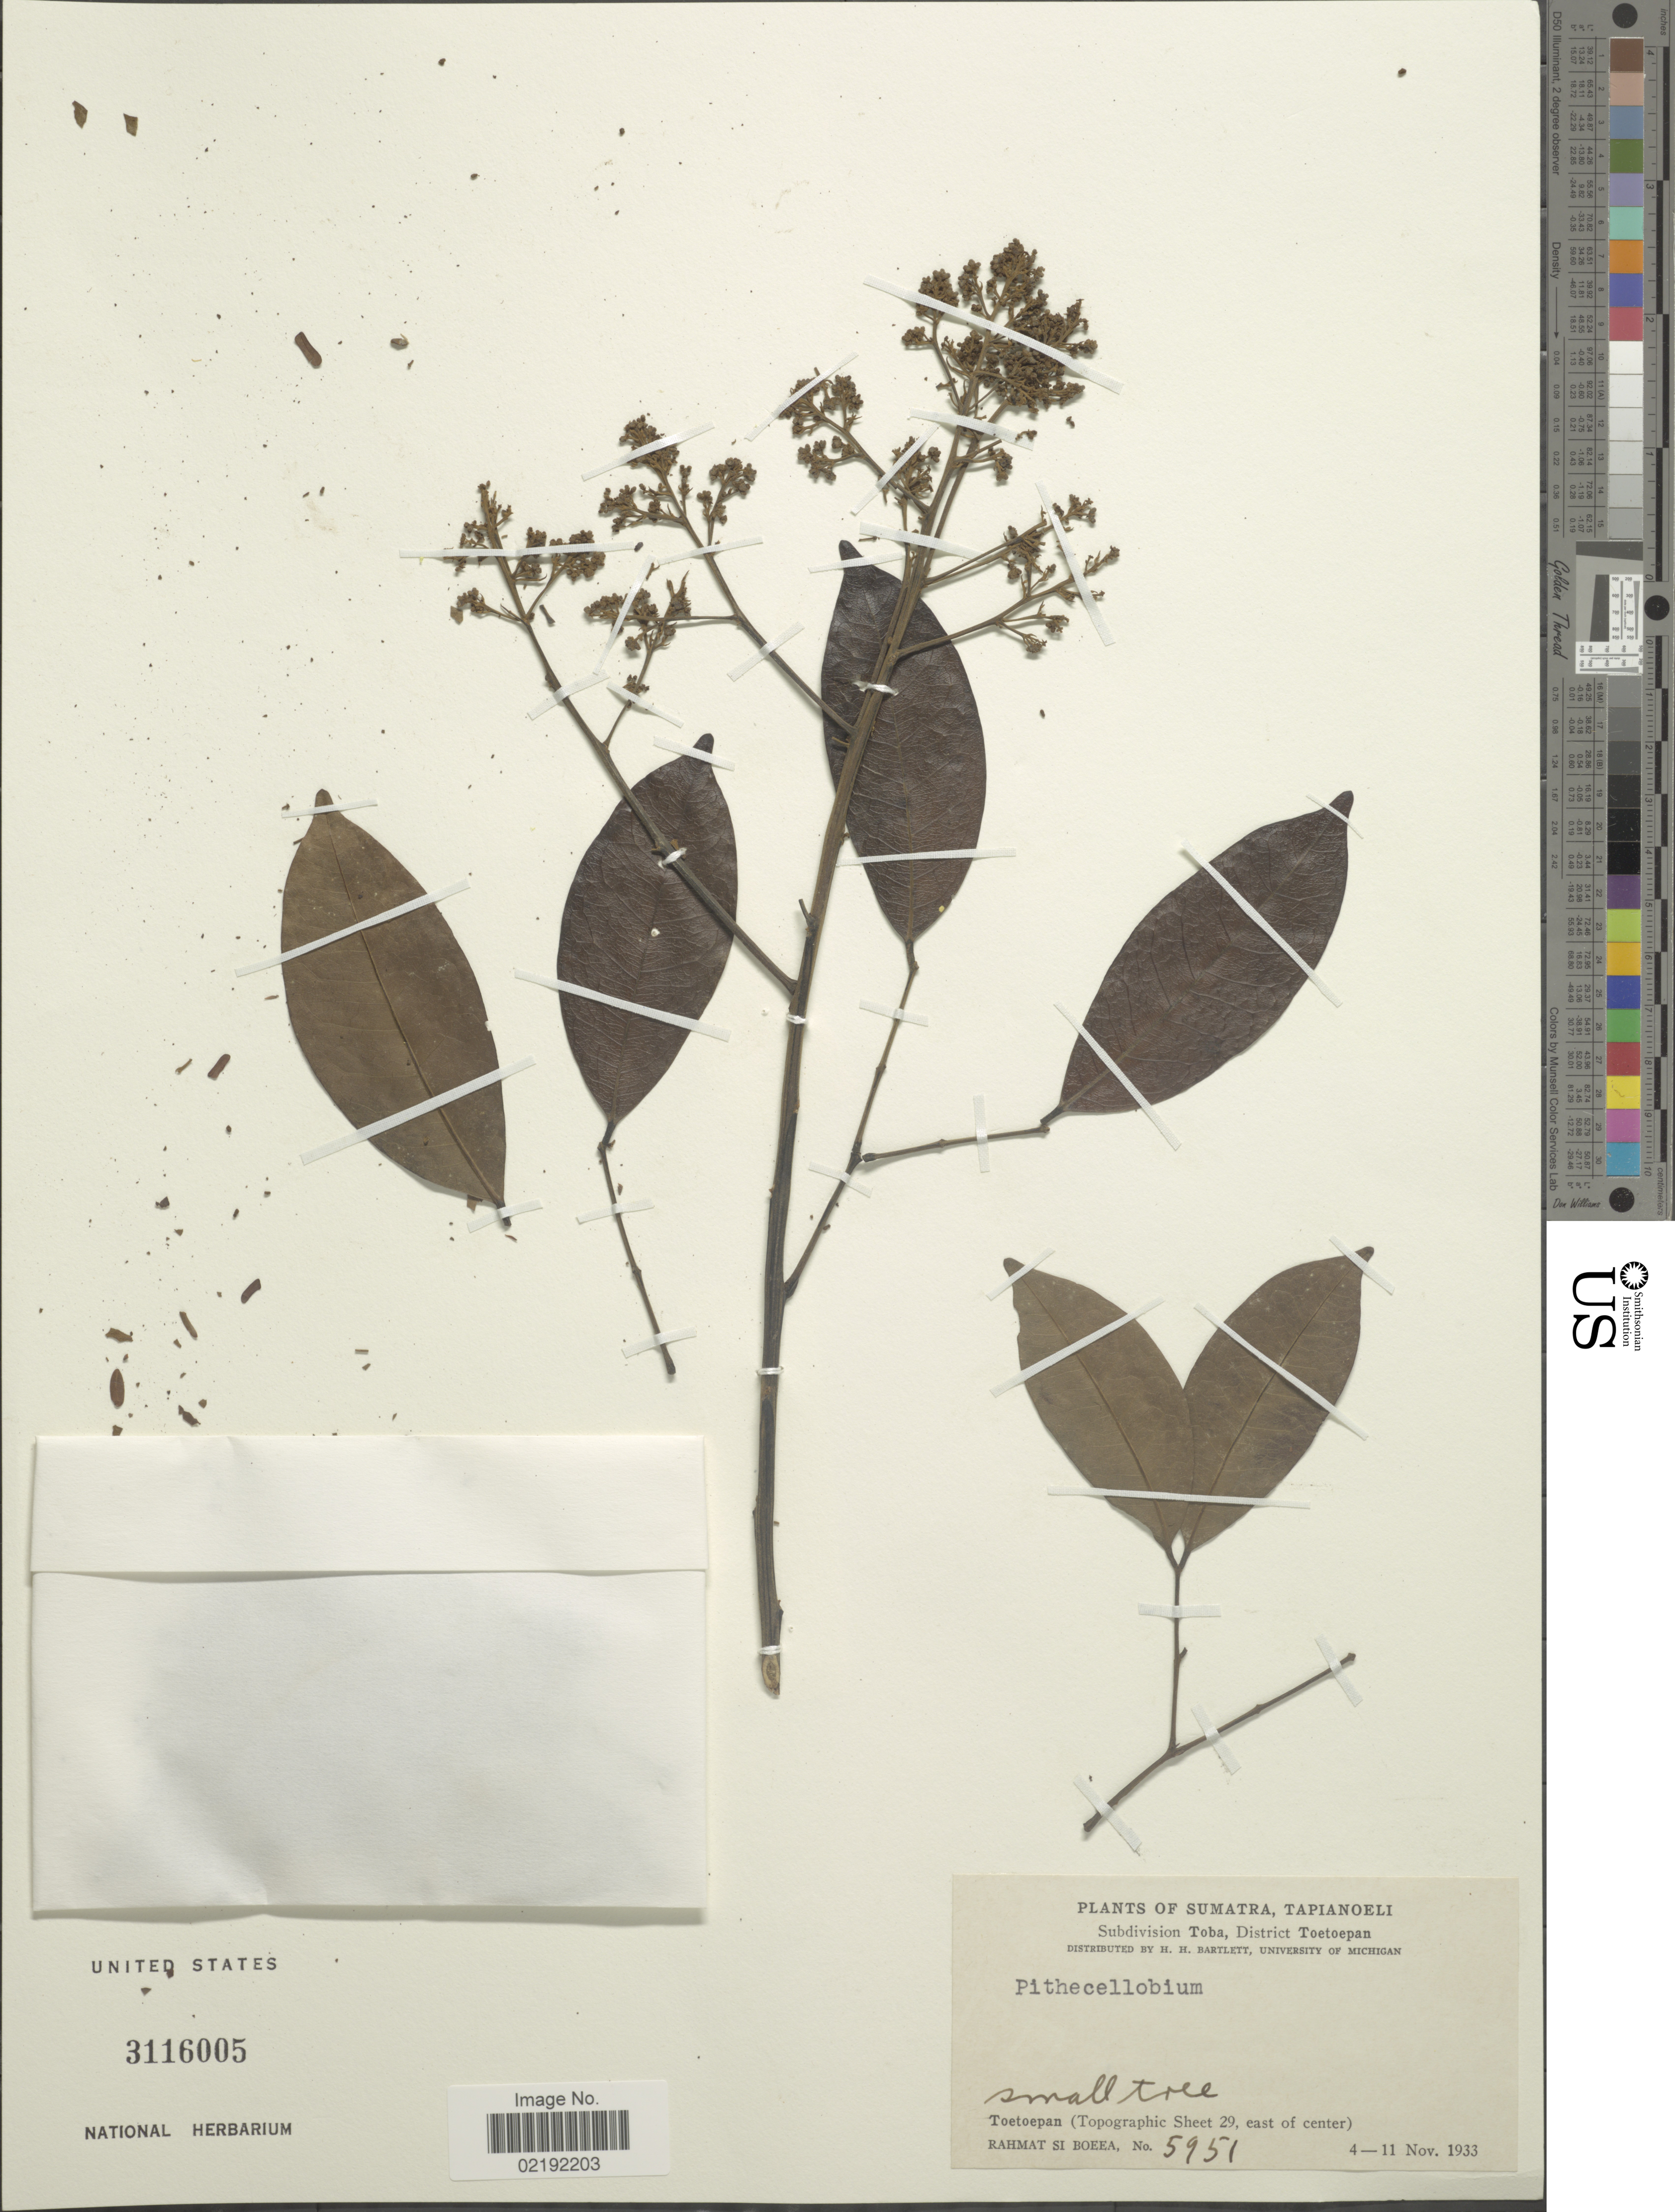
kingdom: Plantae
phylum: Tracheophyta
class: Magnoliopsida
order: Fabales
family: Fabaceae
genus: Pithecellobium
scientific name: Pithecellobium sp.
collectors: Rahmat Si Boeea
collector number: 5951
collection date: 1933-11-04/1933-11-11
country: Indonesia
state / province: Sumatra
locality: Tapianoeli, Subdivision Toba, District Toetoepan, Toetoepan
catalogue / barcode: US 3116005